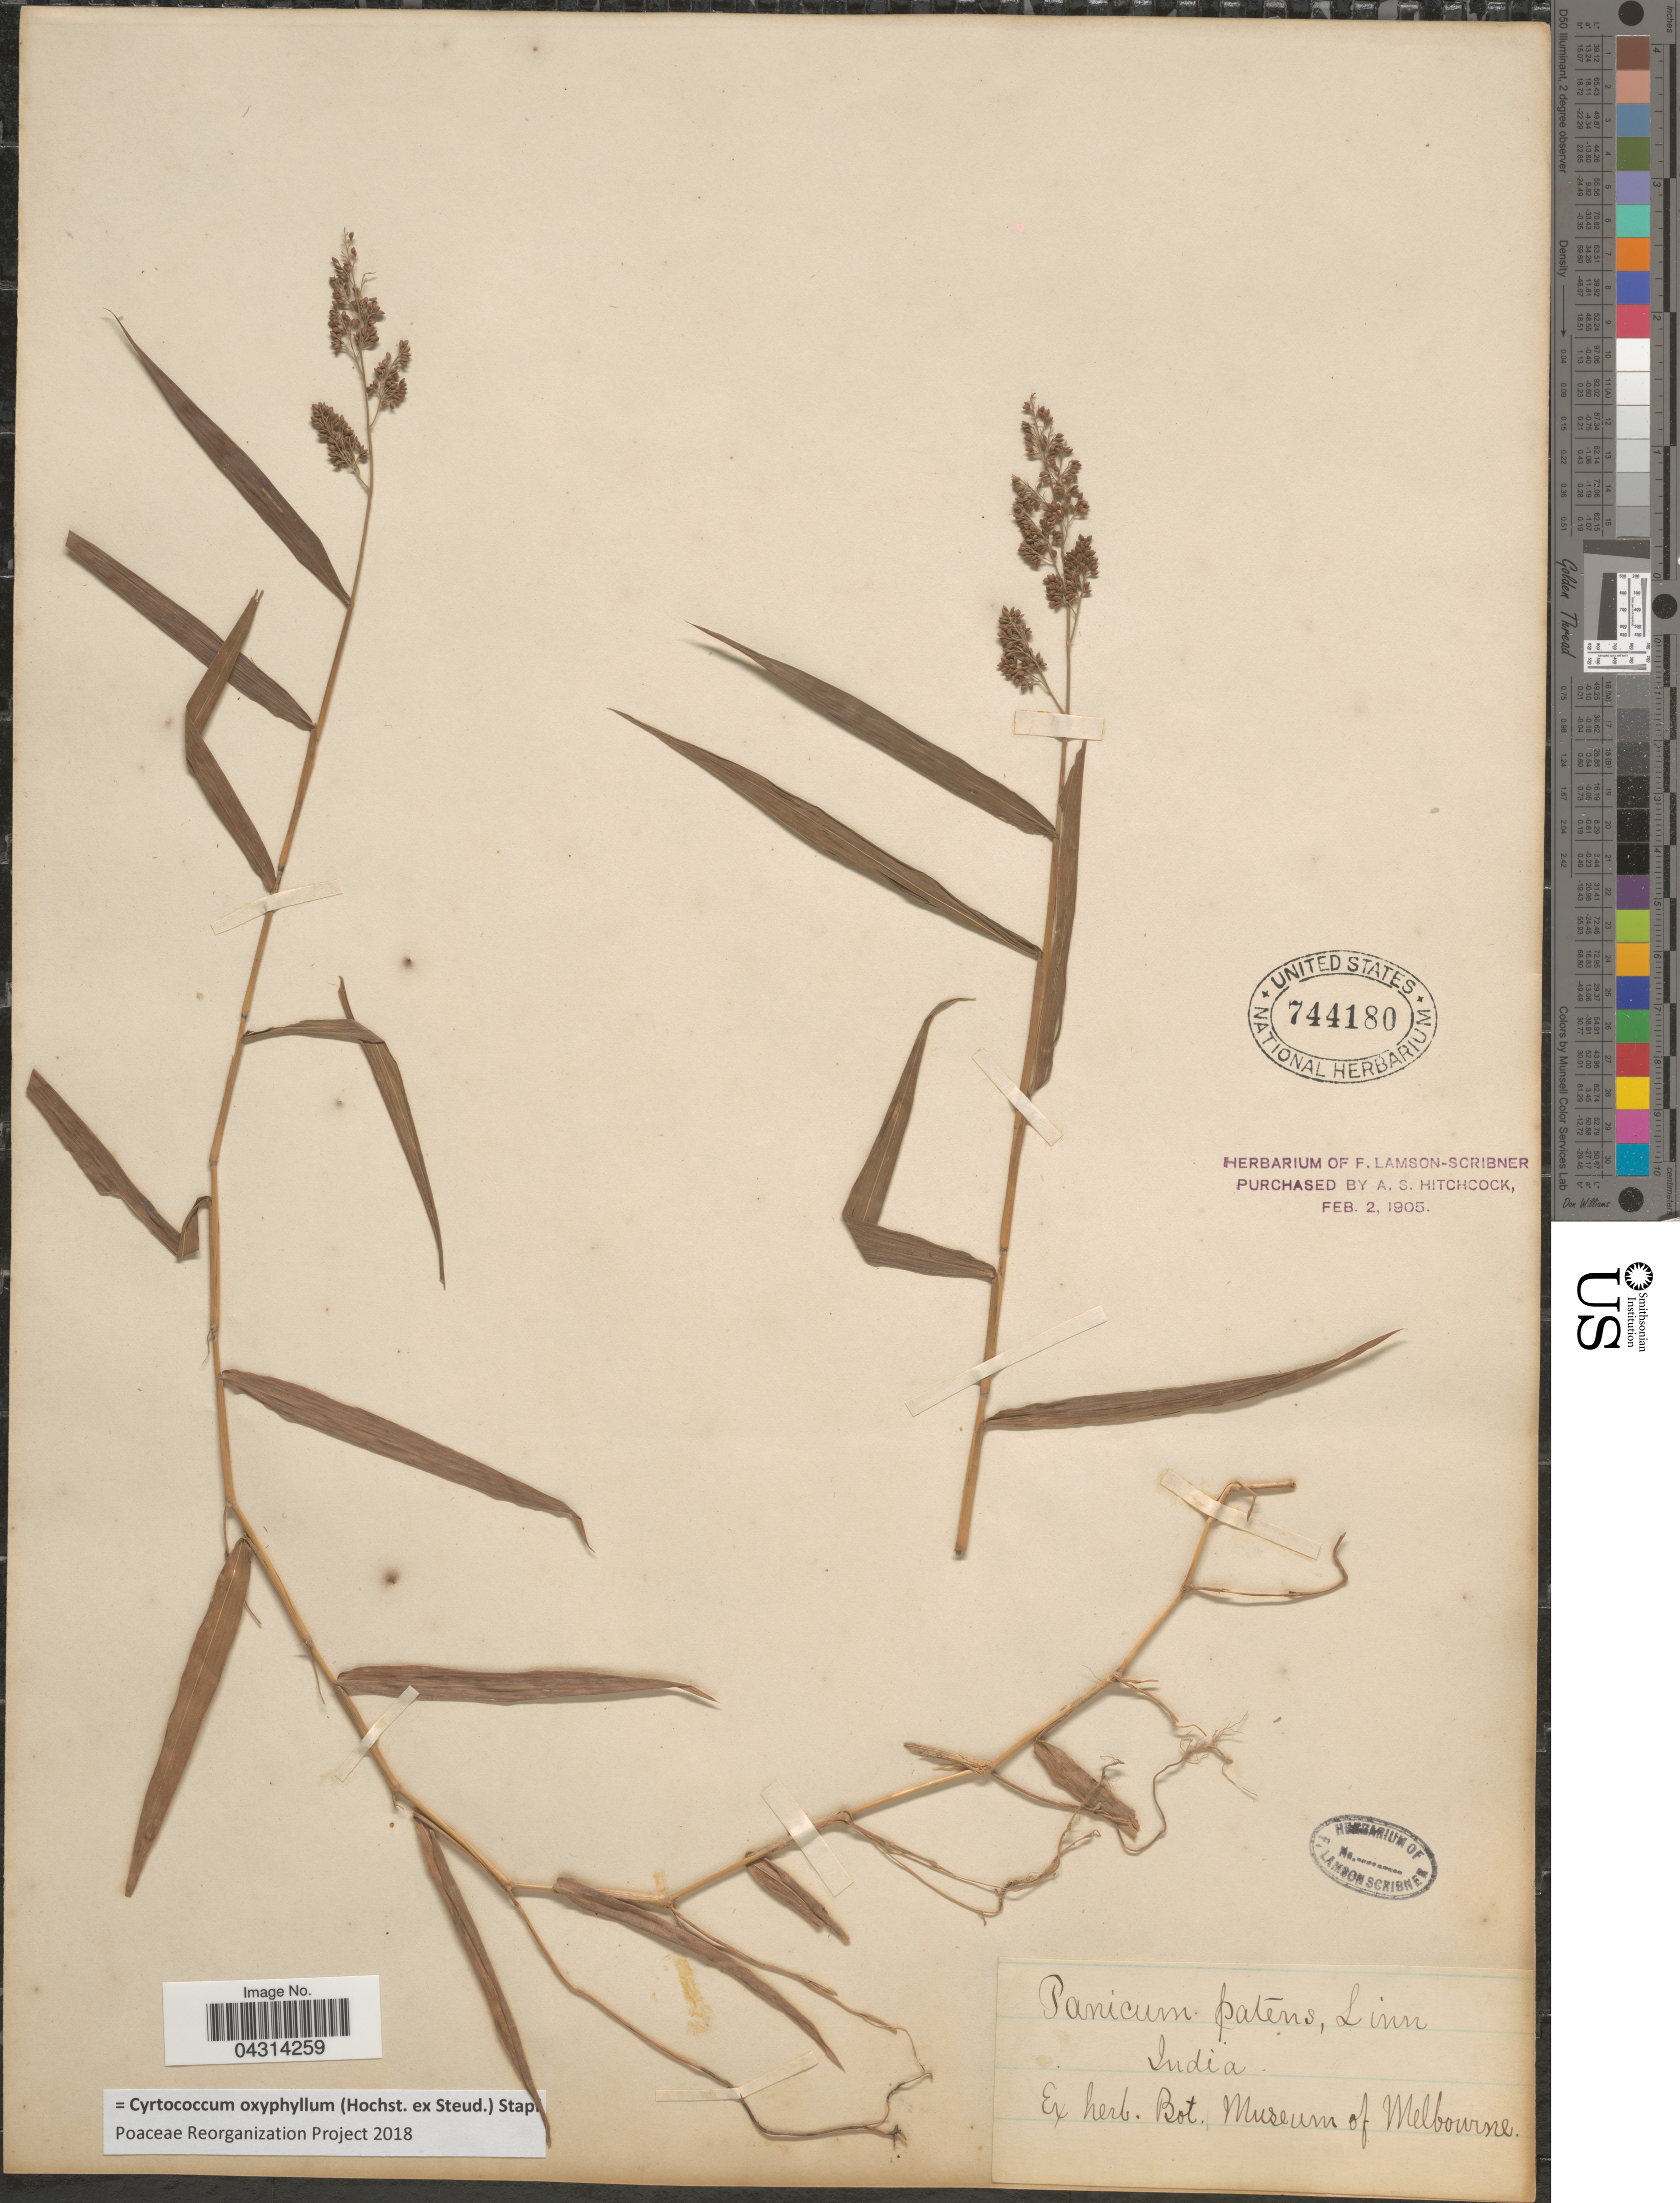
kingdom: Plantae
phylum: Tracheophyta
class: Liliopsida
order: Poales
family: Poaceae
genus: Cyrtococcum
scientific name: Cyrtococcum oxyphyllum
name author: (Steud.) Stapf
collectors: Ex herb. Bot. Museum of Melbourne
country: India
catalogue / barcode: US 744180